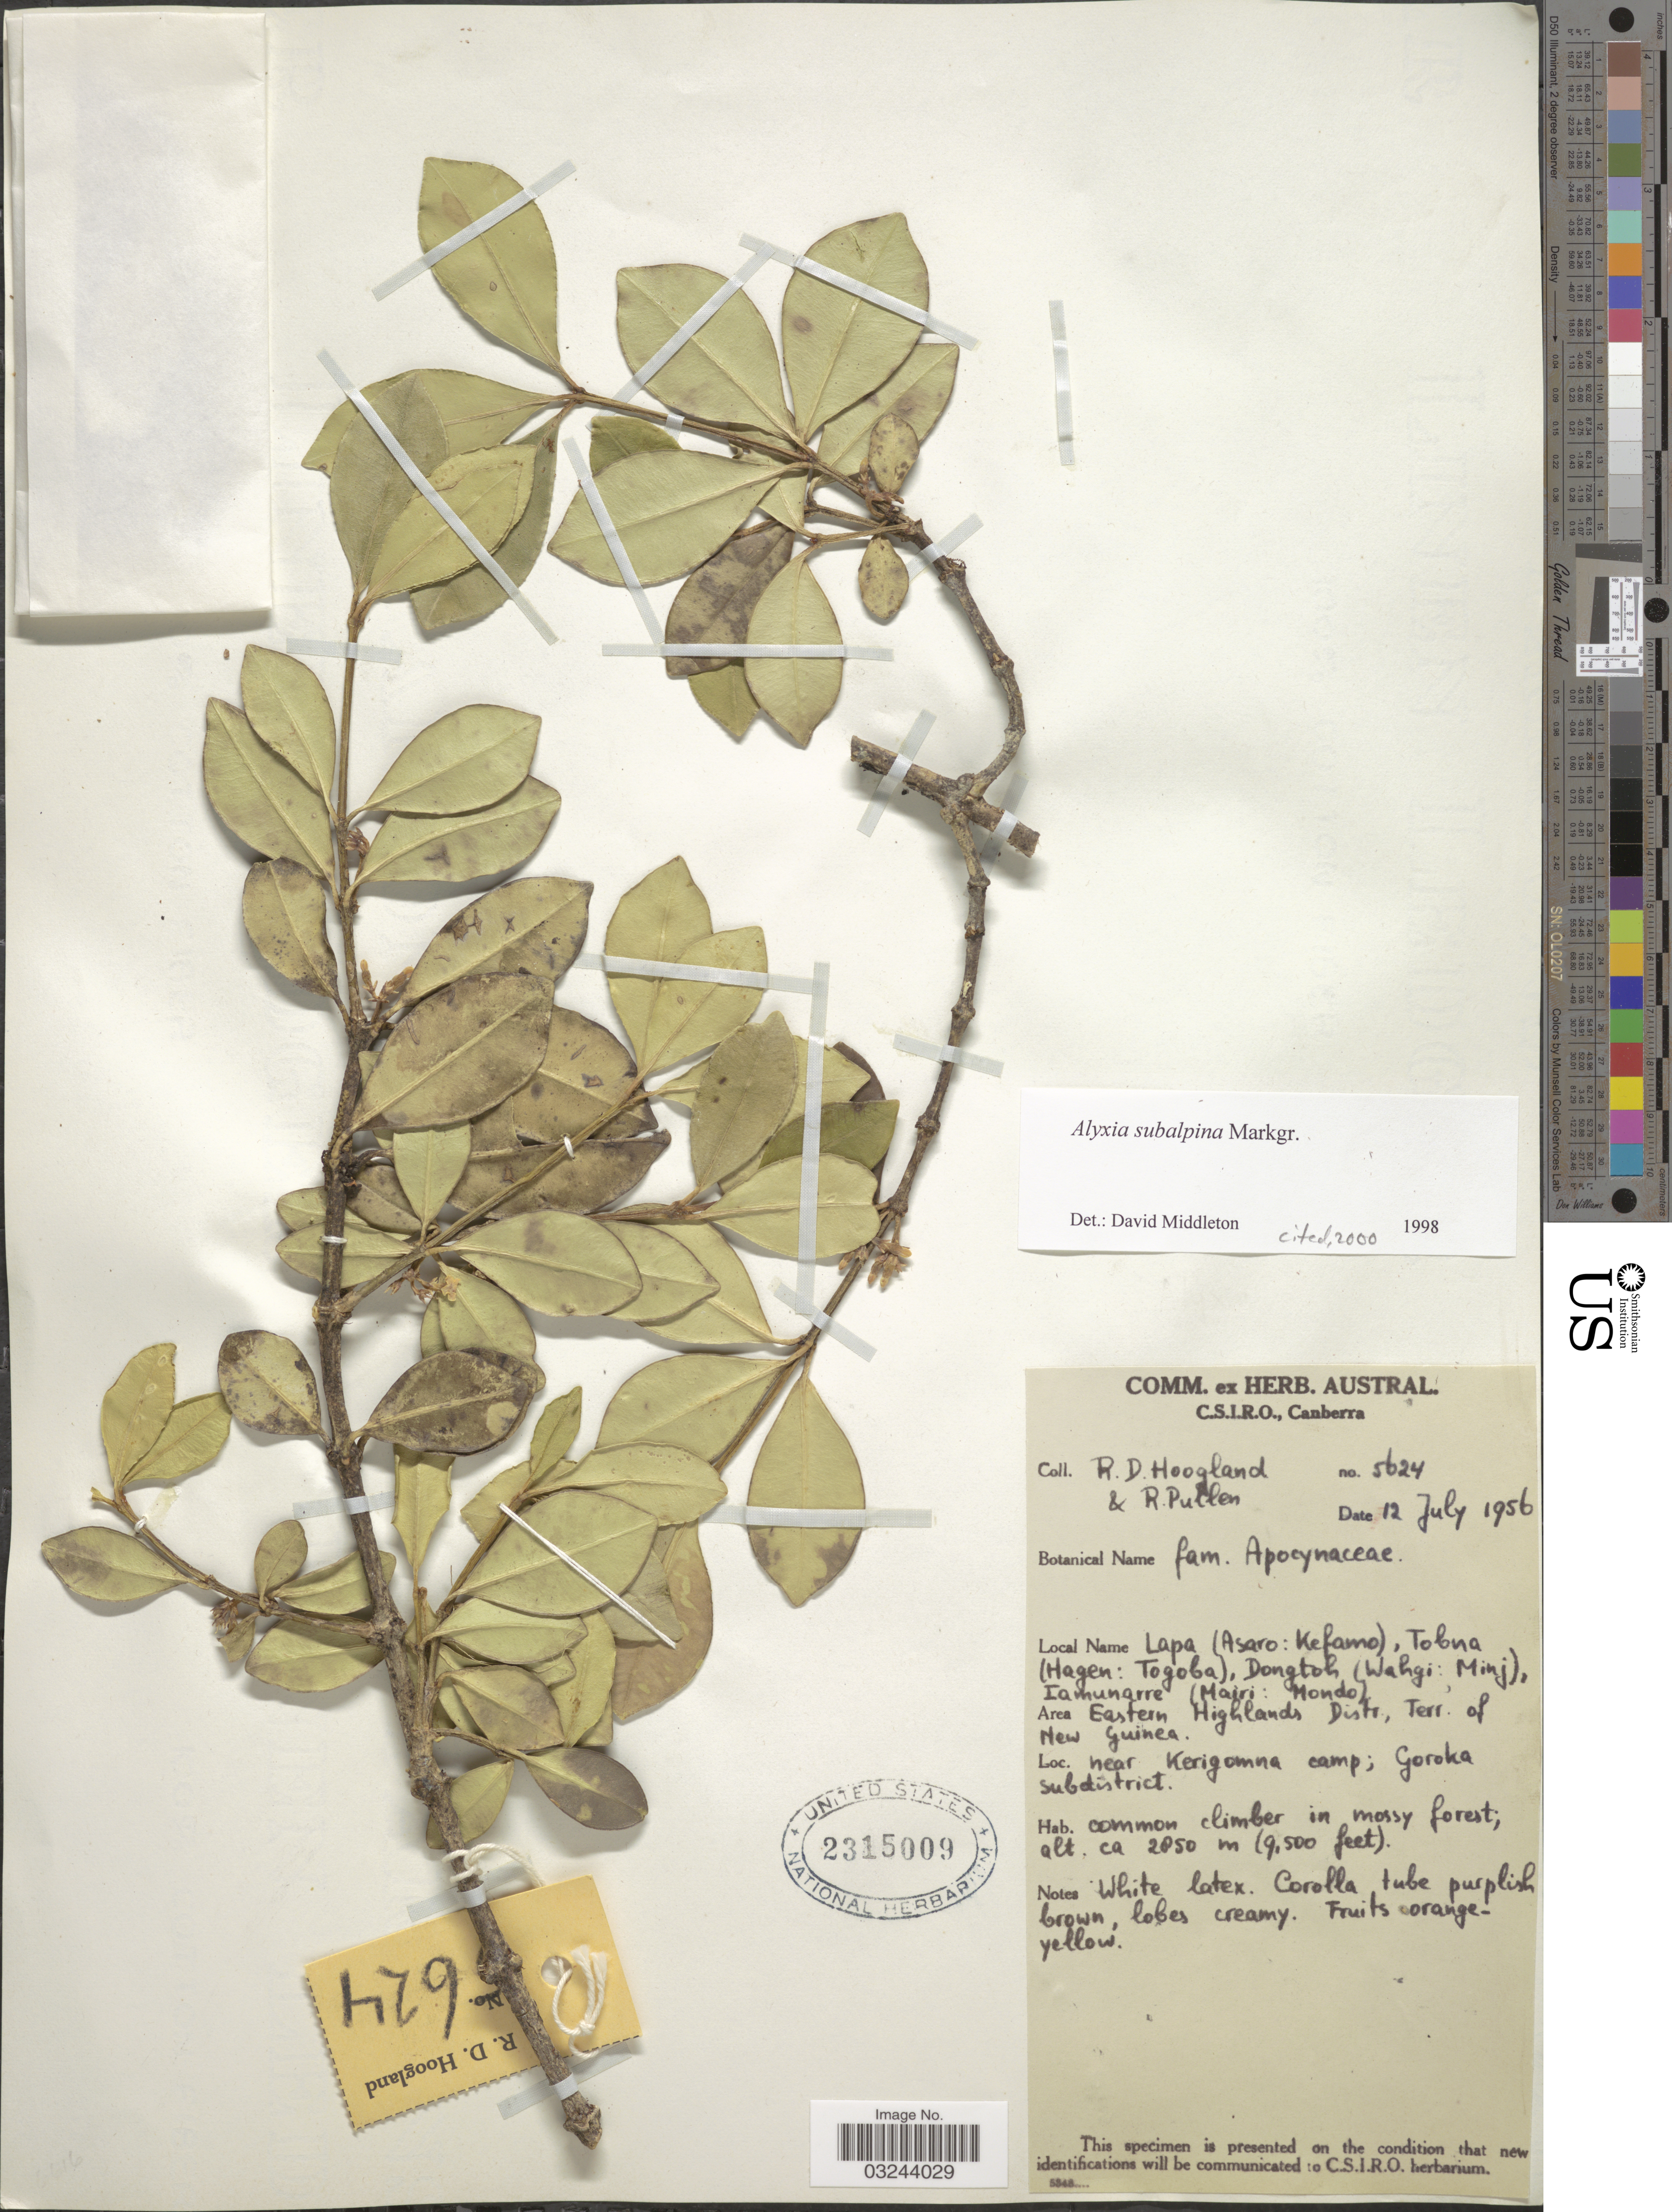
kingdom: Plantae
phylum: Tracheophyta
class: Magnoliopsida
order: Gentianales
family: Apocynaceae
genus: Alyxia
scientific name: Alyxia subalpina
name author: Markgr.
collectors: R. D. Hoogland & R. Pullen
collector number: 5624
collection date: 1956-07-12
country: Papua New Guinea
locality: Eastern Highlands Distr., Terr. of New Guinea. Near Kerigomna camp; Goroka subdistrict.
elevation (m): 2850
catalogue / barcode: US 2315009